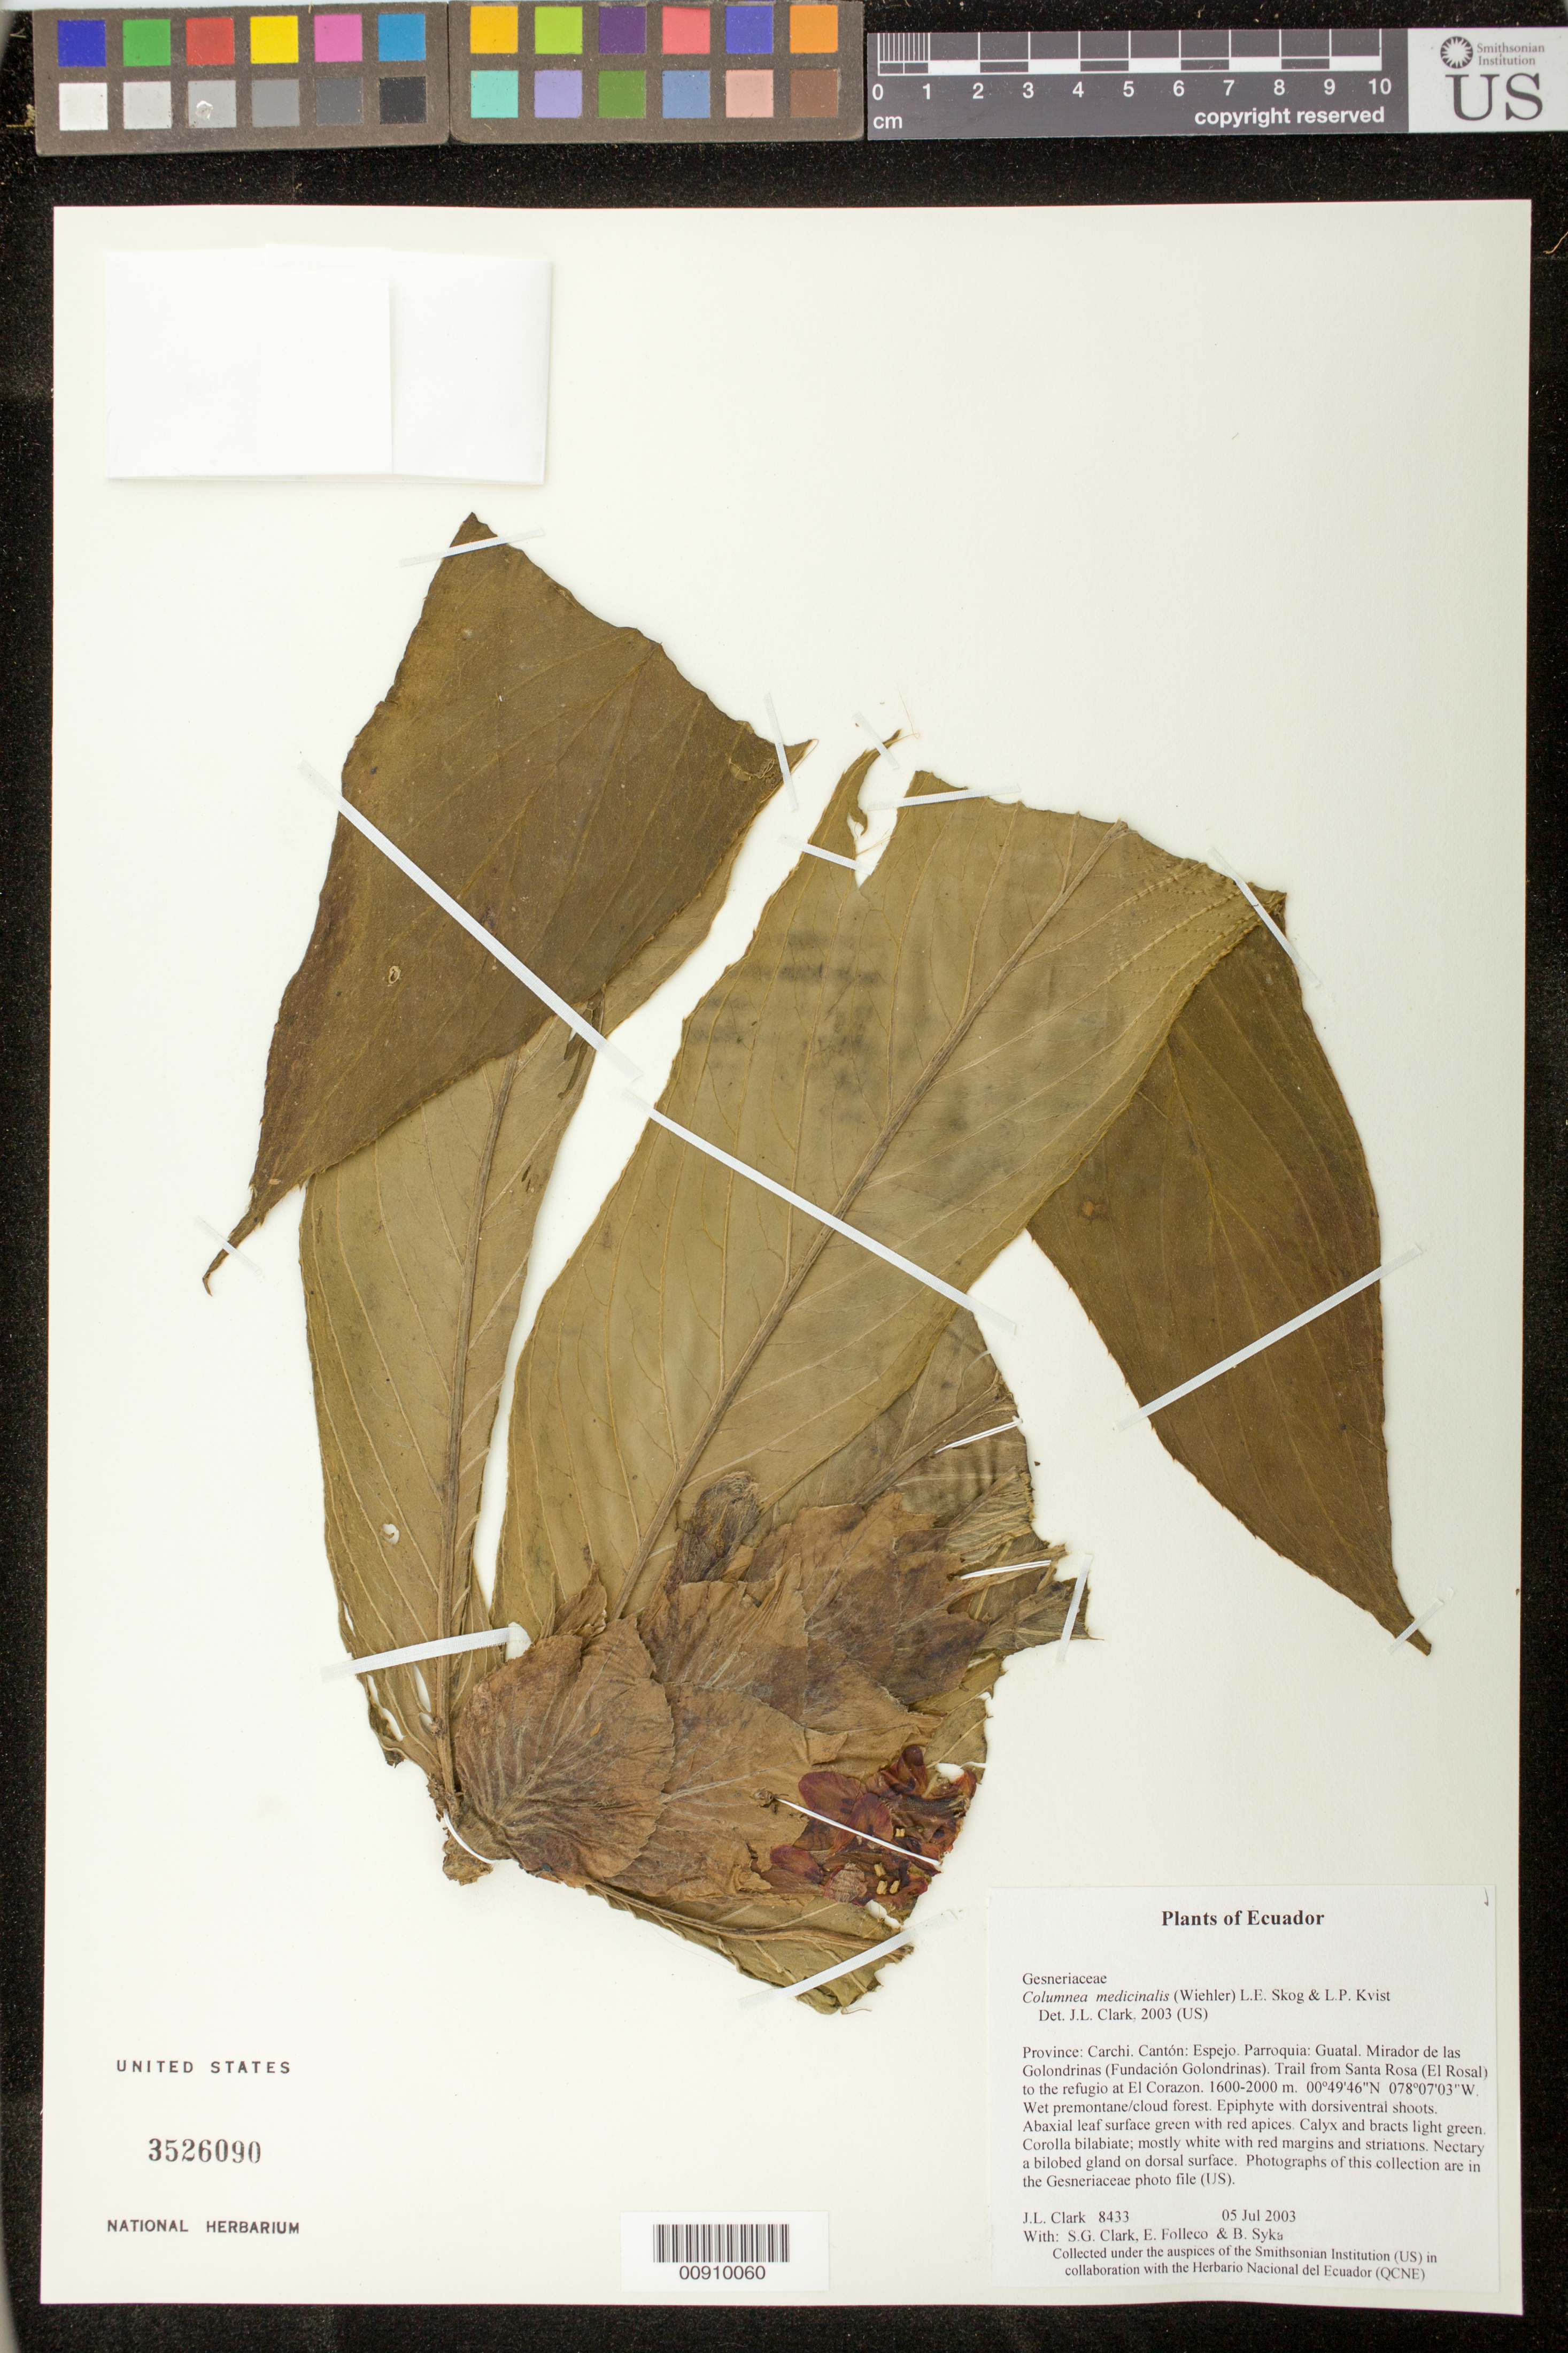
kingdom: Plantae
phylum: Tracheophyta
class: Magnoliopsida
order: Lamiales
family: Gesneriaceae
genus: Columnea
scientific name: Columnea medicinalis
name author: (Wiehler) L.E. Skog & L.P. Kvist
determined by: Clark, J. L., (SEL), The Marie Selby Botanical Garden (UNITED STATES)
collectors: J. L. Clark, S. G. Clark, E. Folleco & B. Syka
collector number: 8433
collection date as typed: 05 Jul 2003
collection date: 2003-07-05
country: Ecuador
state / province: Carchi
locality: Espejo. Parroquia: Guatal. Mirador de las Golondrinas (Fundación Golondrinas). Trail from Santa Rosa (El Rosal) to the refugio at El Corazon.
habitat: Wet premontane/cloud forest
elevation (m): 1600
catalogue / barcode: US 3526090